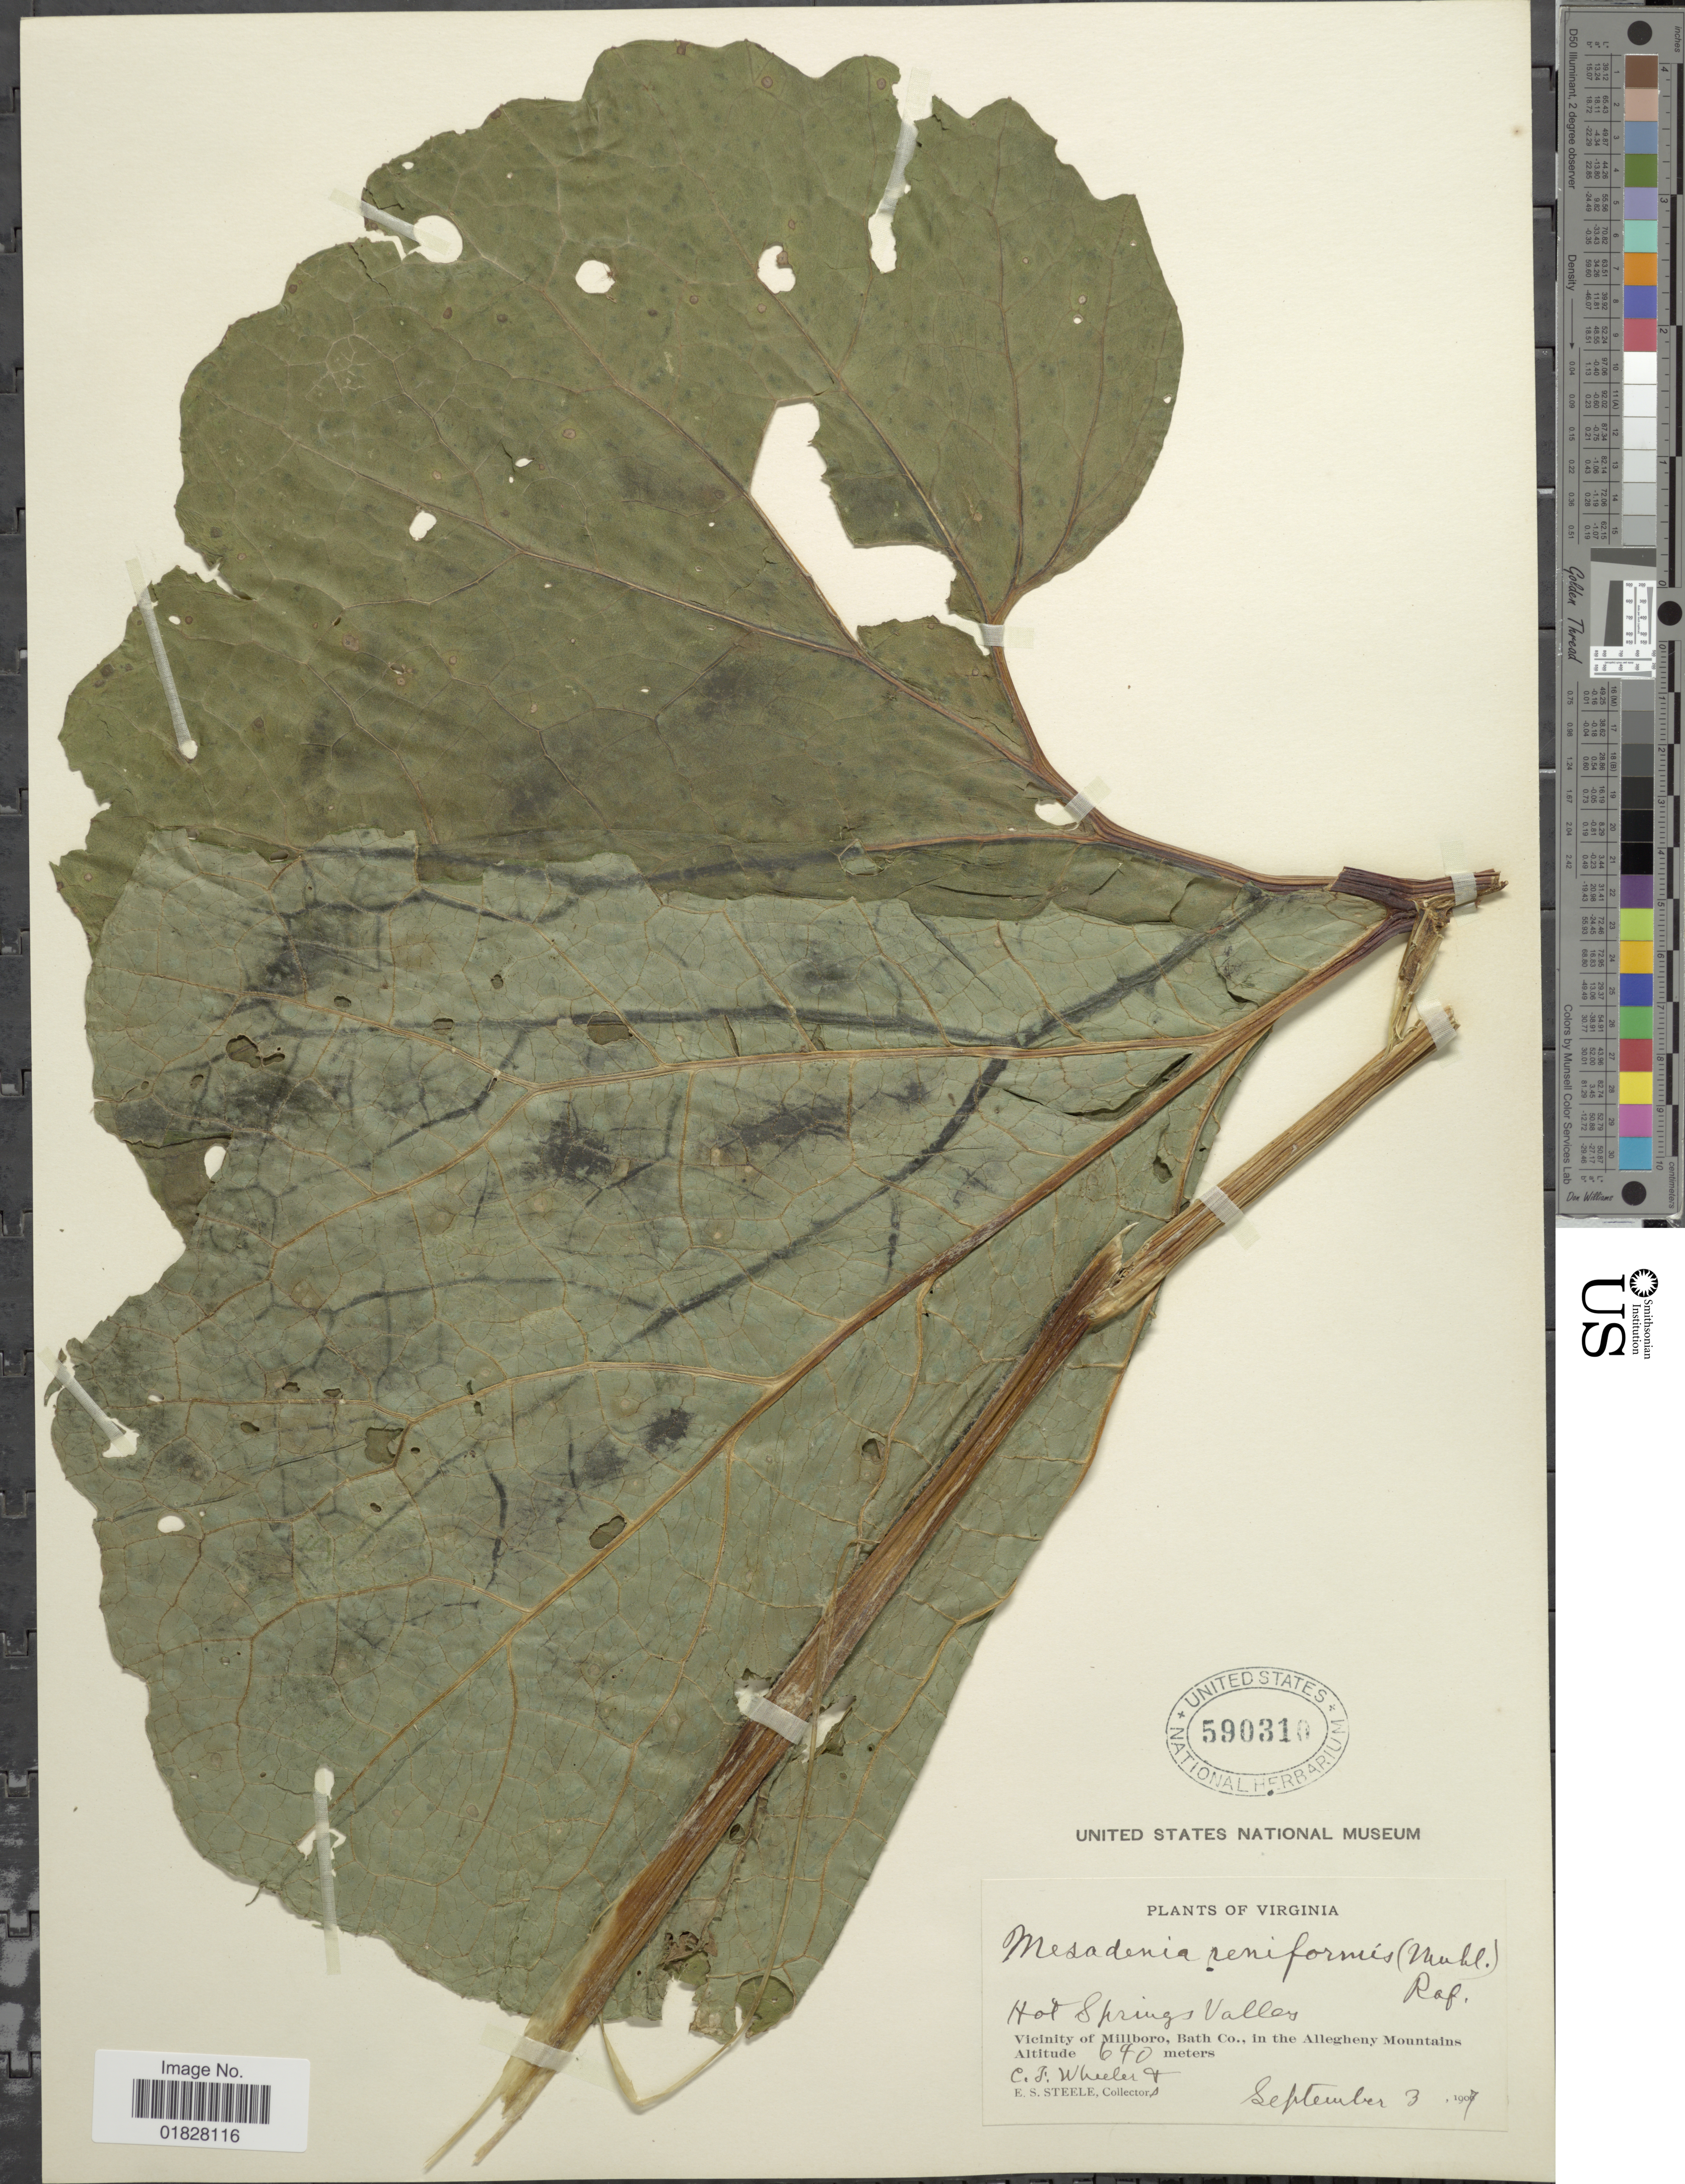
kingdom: Plantae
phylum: Tracheophyta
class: Magnoliopsida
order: Asterales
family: Asteraceae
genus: Arnoglossum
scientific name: Arnoglossum reniforme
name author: (Hook.) H. Rob.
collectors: C. Wheeler & E. Steele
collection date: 1907-09-03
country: United States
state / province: Virginia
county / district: Bath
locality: Hot Springs Valley. Vicinity of Millboro, Bath Co., in the Allegheny Mountains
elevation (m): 640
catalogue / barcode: US 590310